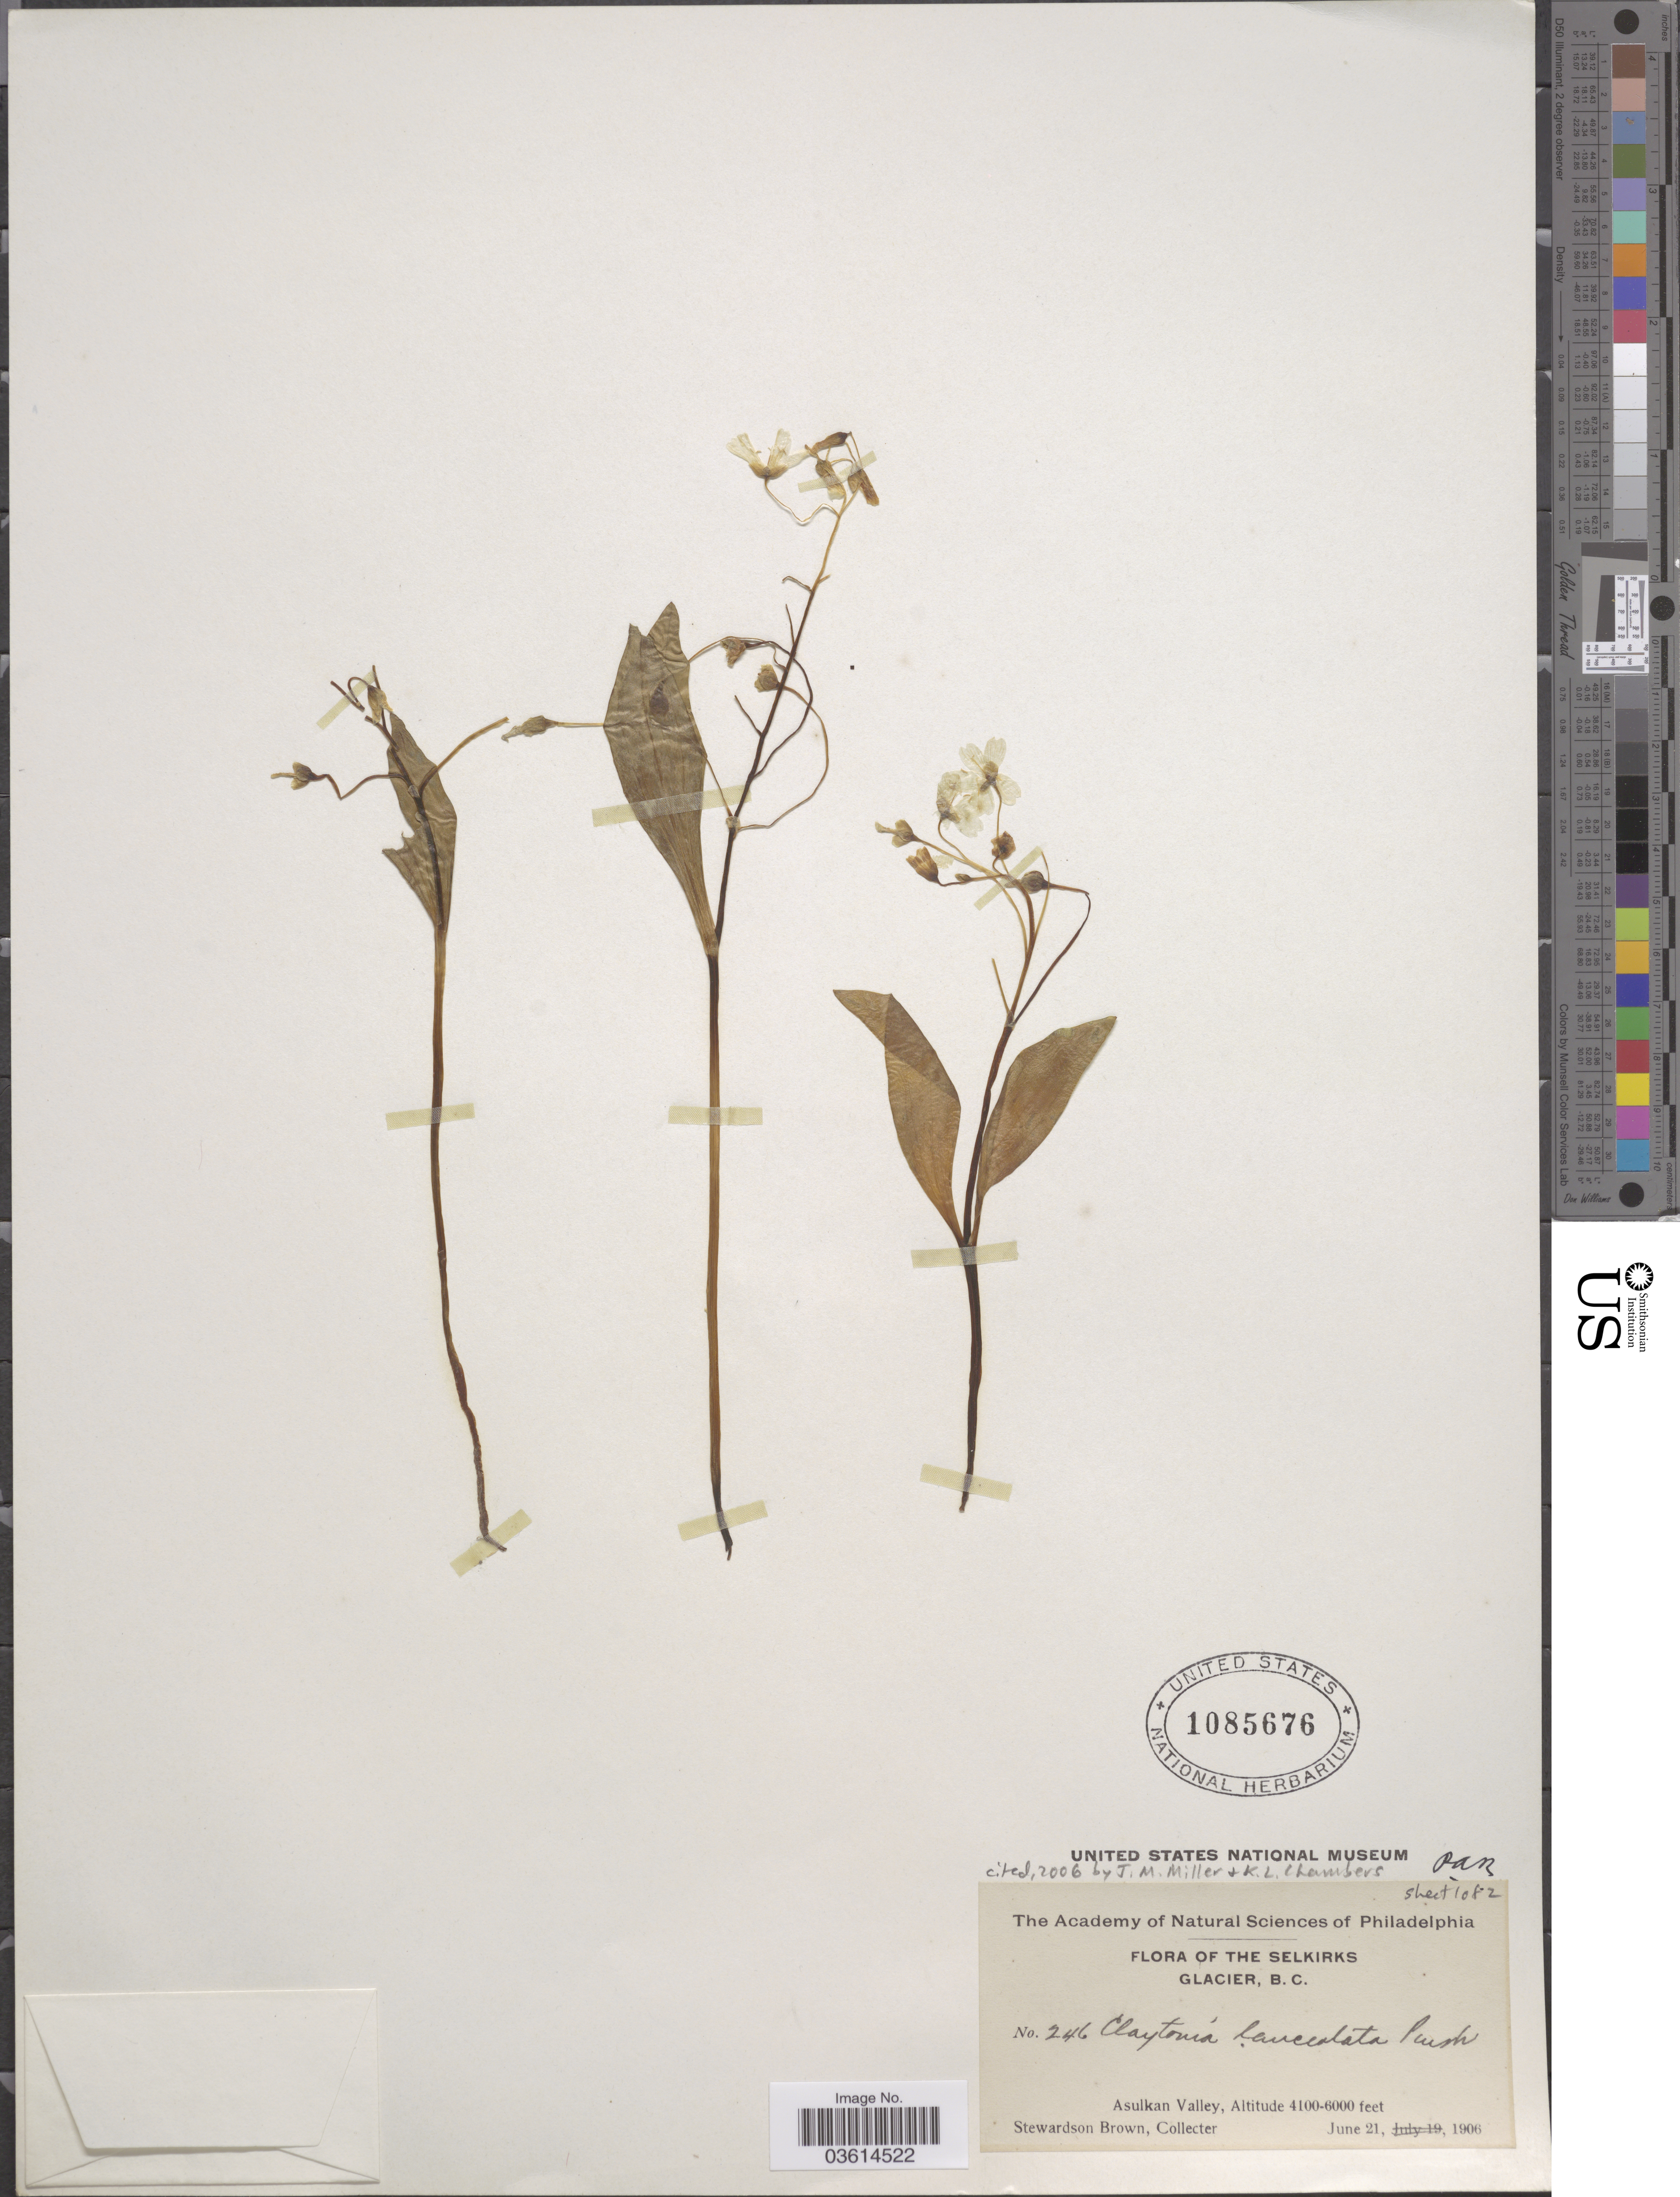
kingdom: Plantae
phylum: Tracheophyta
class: Magnoliopsida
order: Caryophyllales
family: Montiaceae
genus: Claytonia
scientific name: Claytonia lanceolata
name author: Pursh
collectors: S. Brown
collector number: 246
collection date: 1906-06-21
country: Canada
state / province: British Columbia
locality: The Selkirks Glacier. Asulkan Valley.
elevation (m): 1250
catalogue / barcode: US 1085676